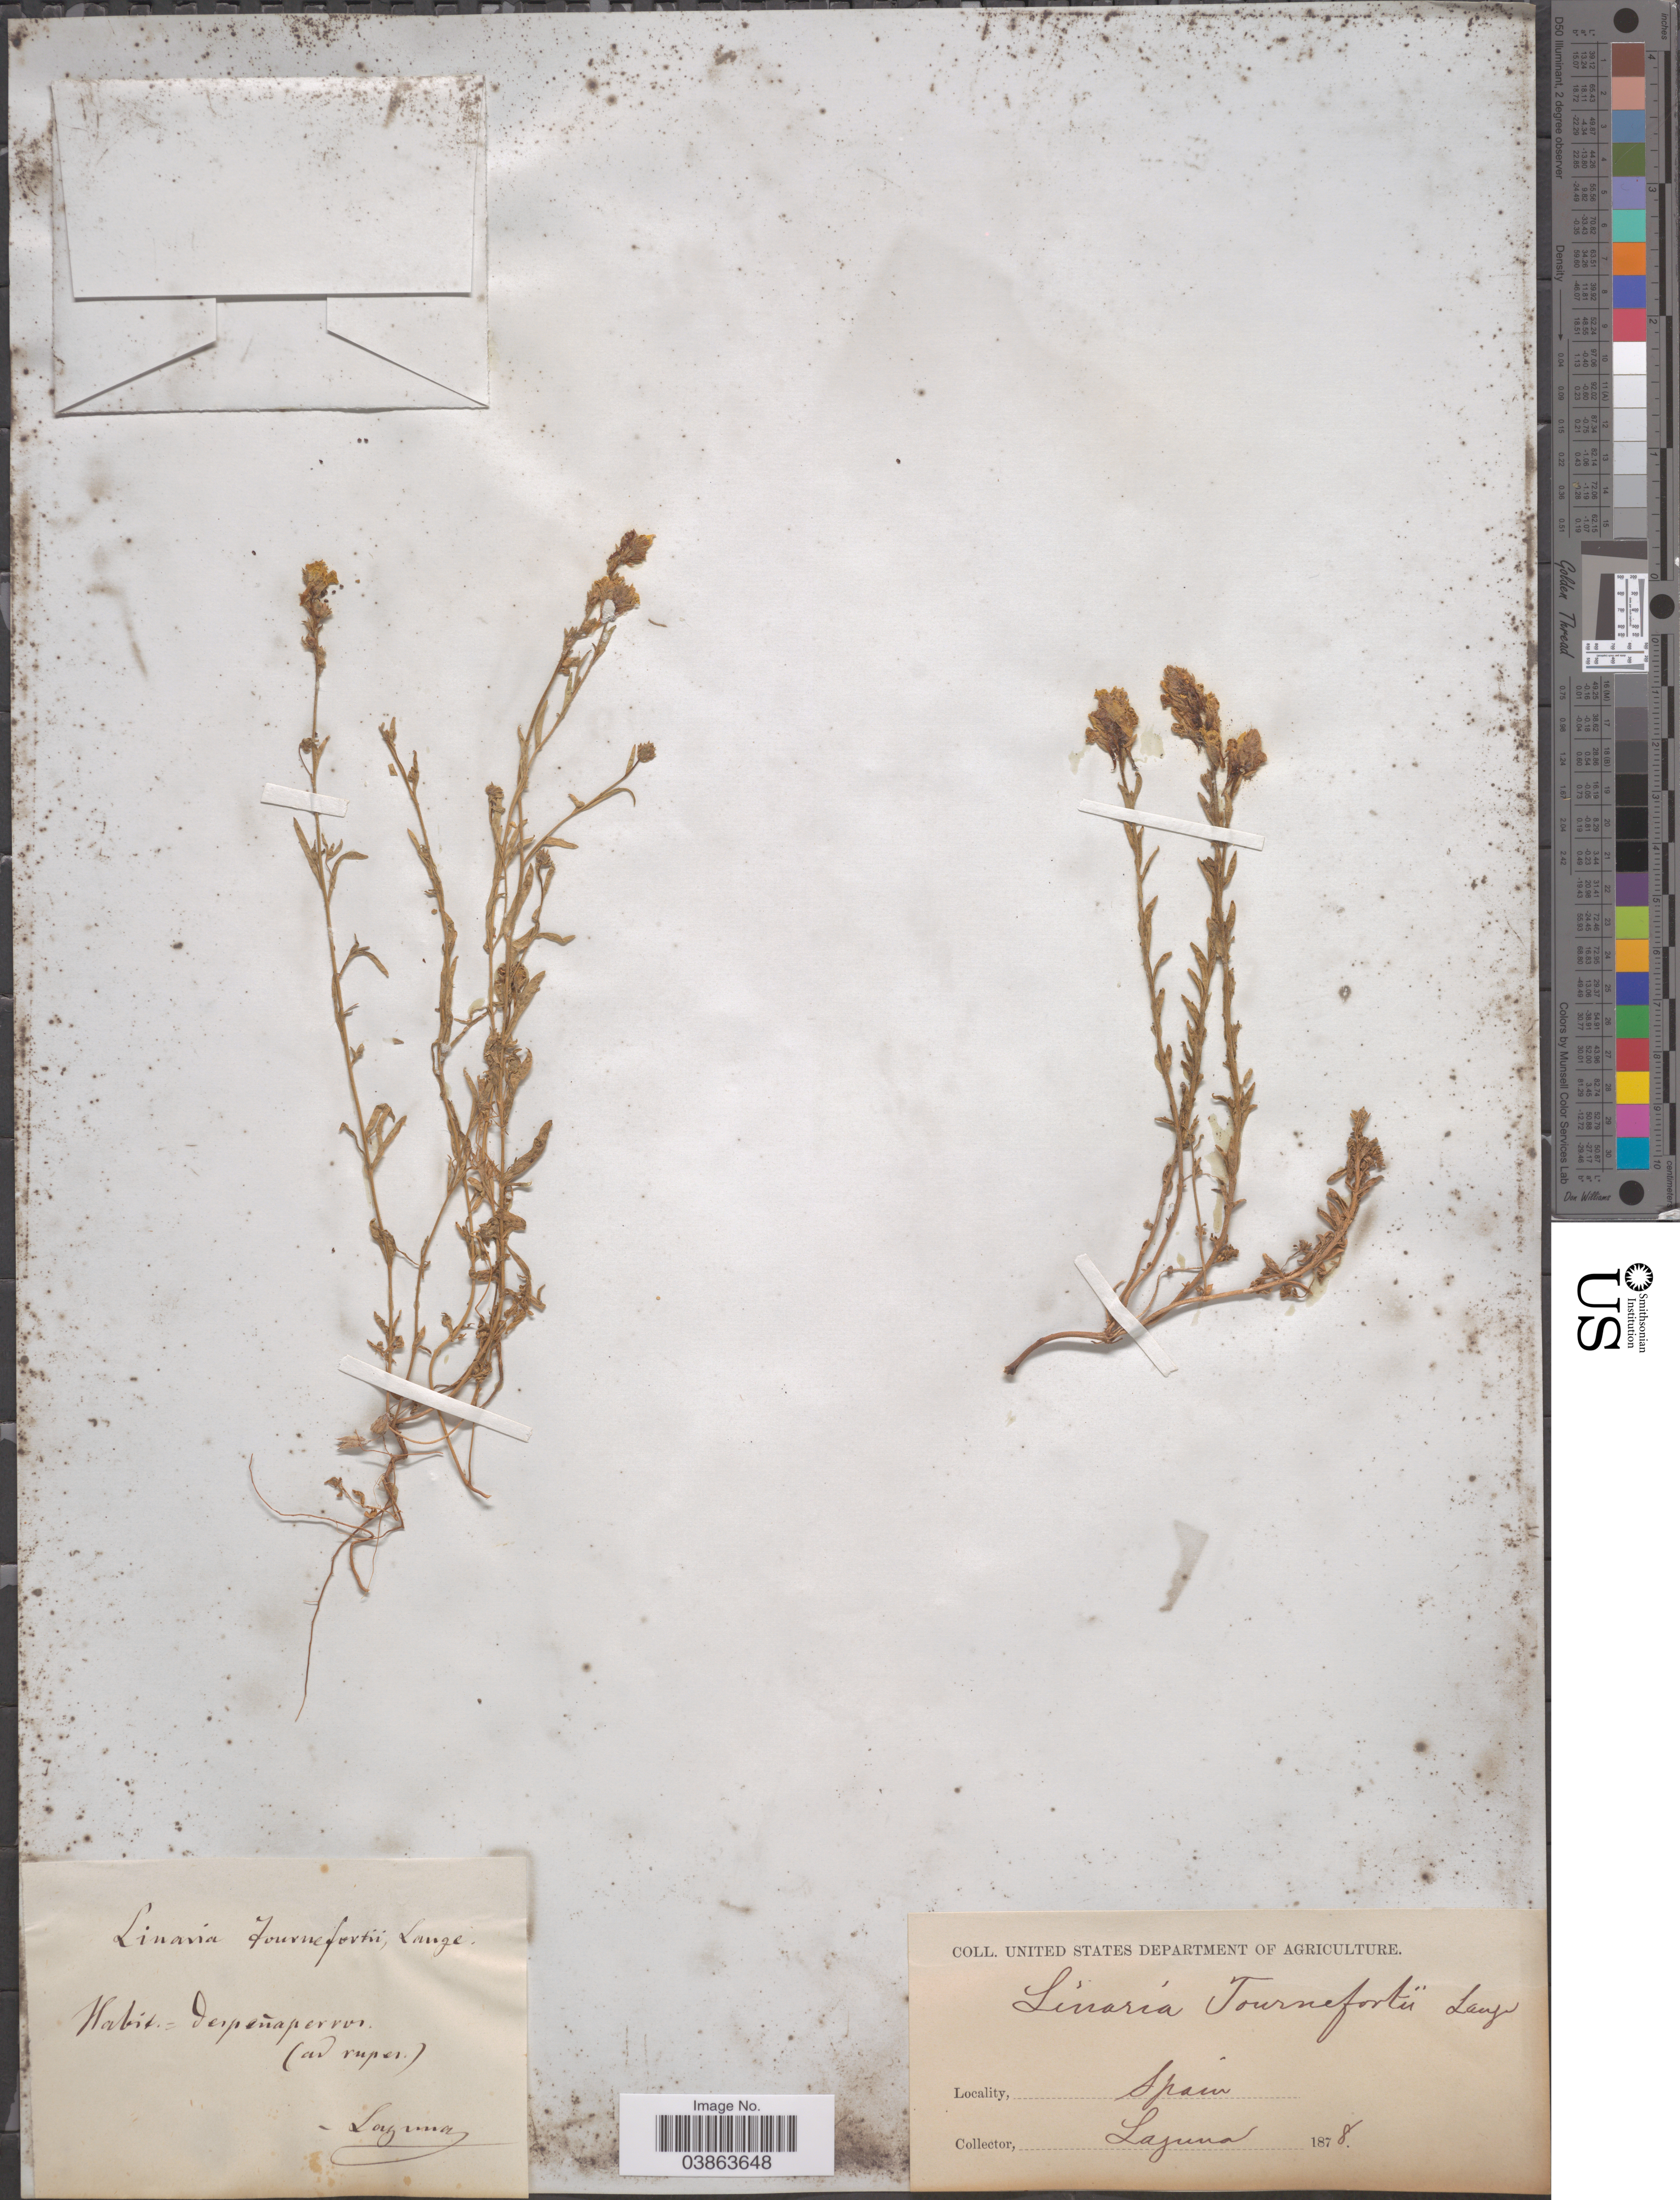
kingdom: Plantae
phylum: Tracheophyta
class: Magnoliopsida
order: Lamiales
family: Plantaginaceae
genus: Linaria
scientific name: Linaria tournefortii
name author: (Poir.) Steud.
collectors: -. Laguna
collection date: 1878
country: Spain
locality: Despeñaperros.